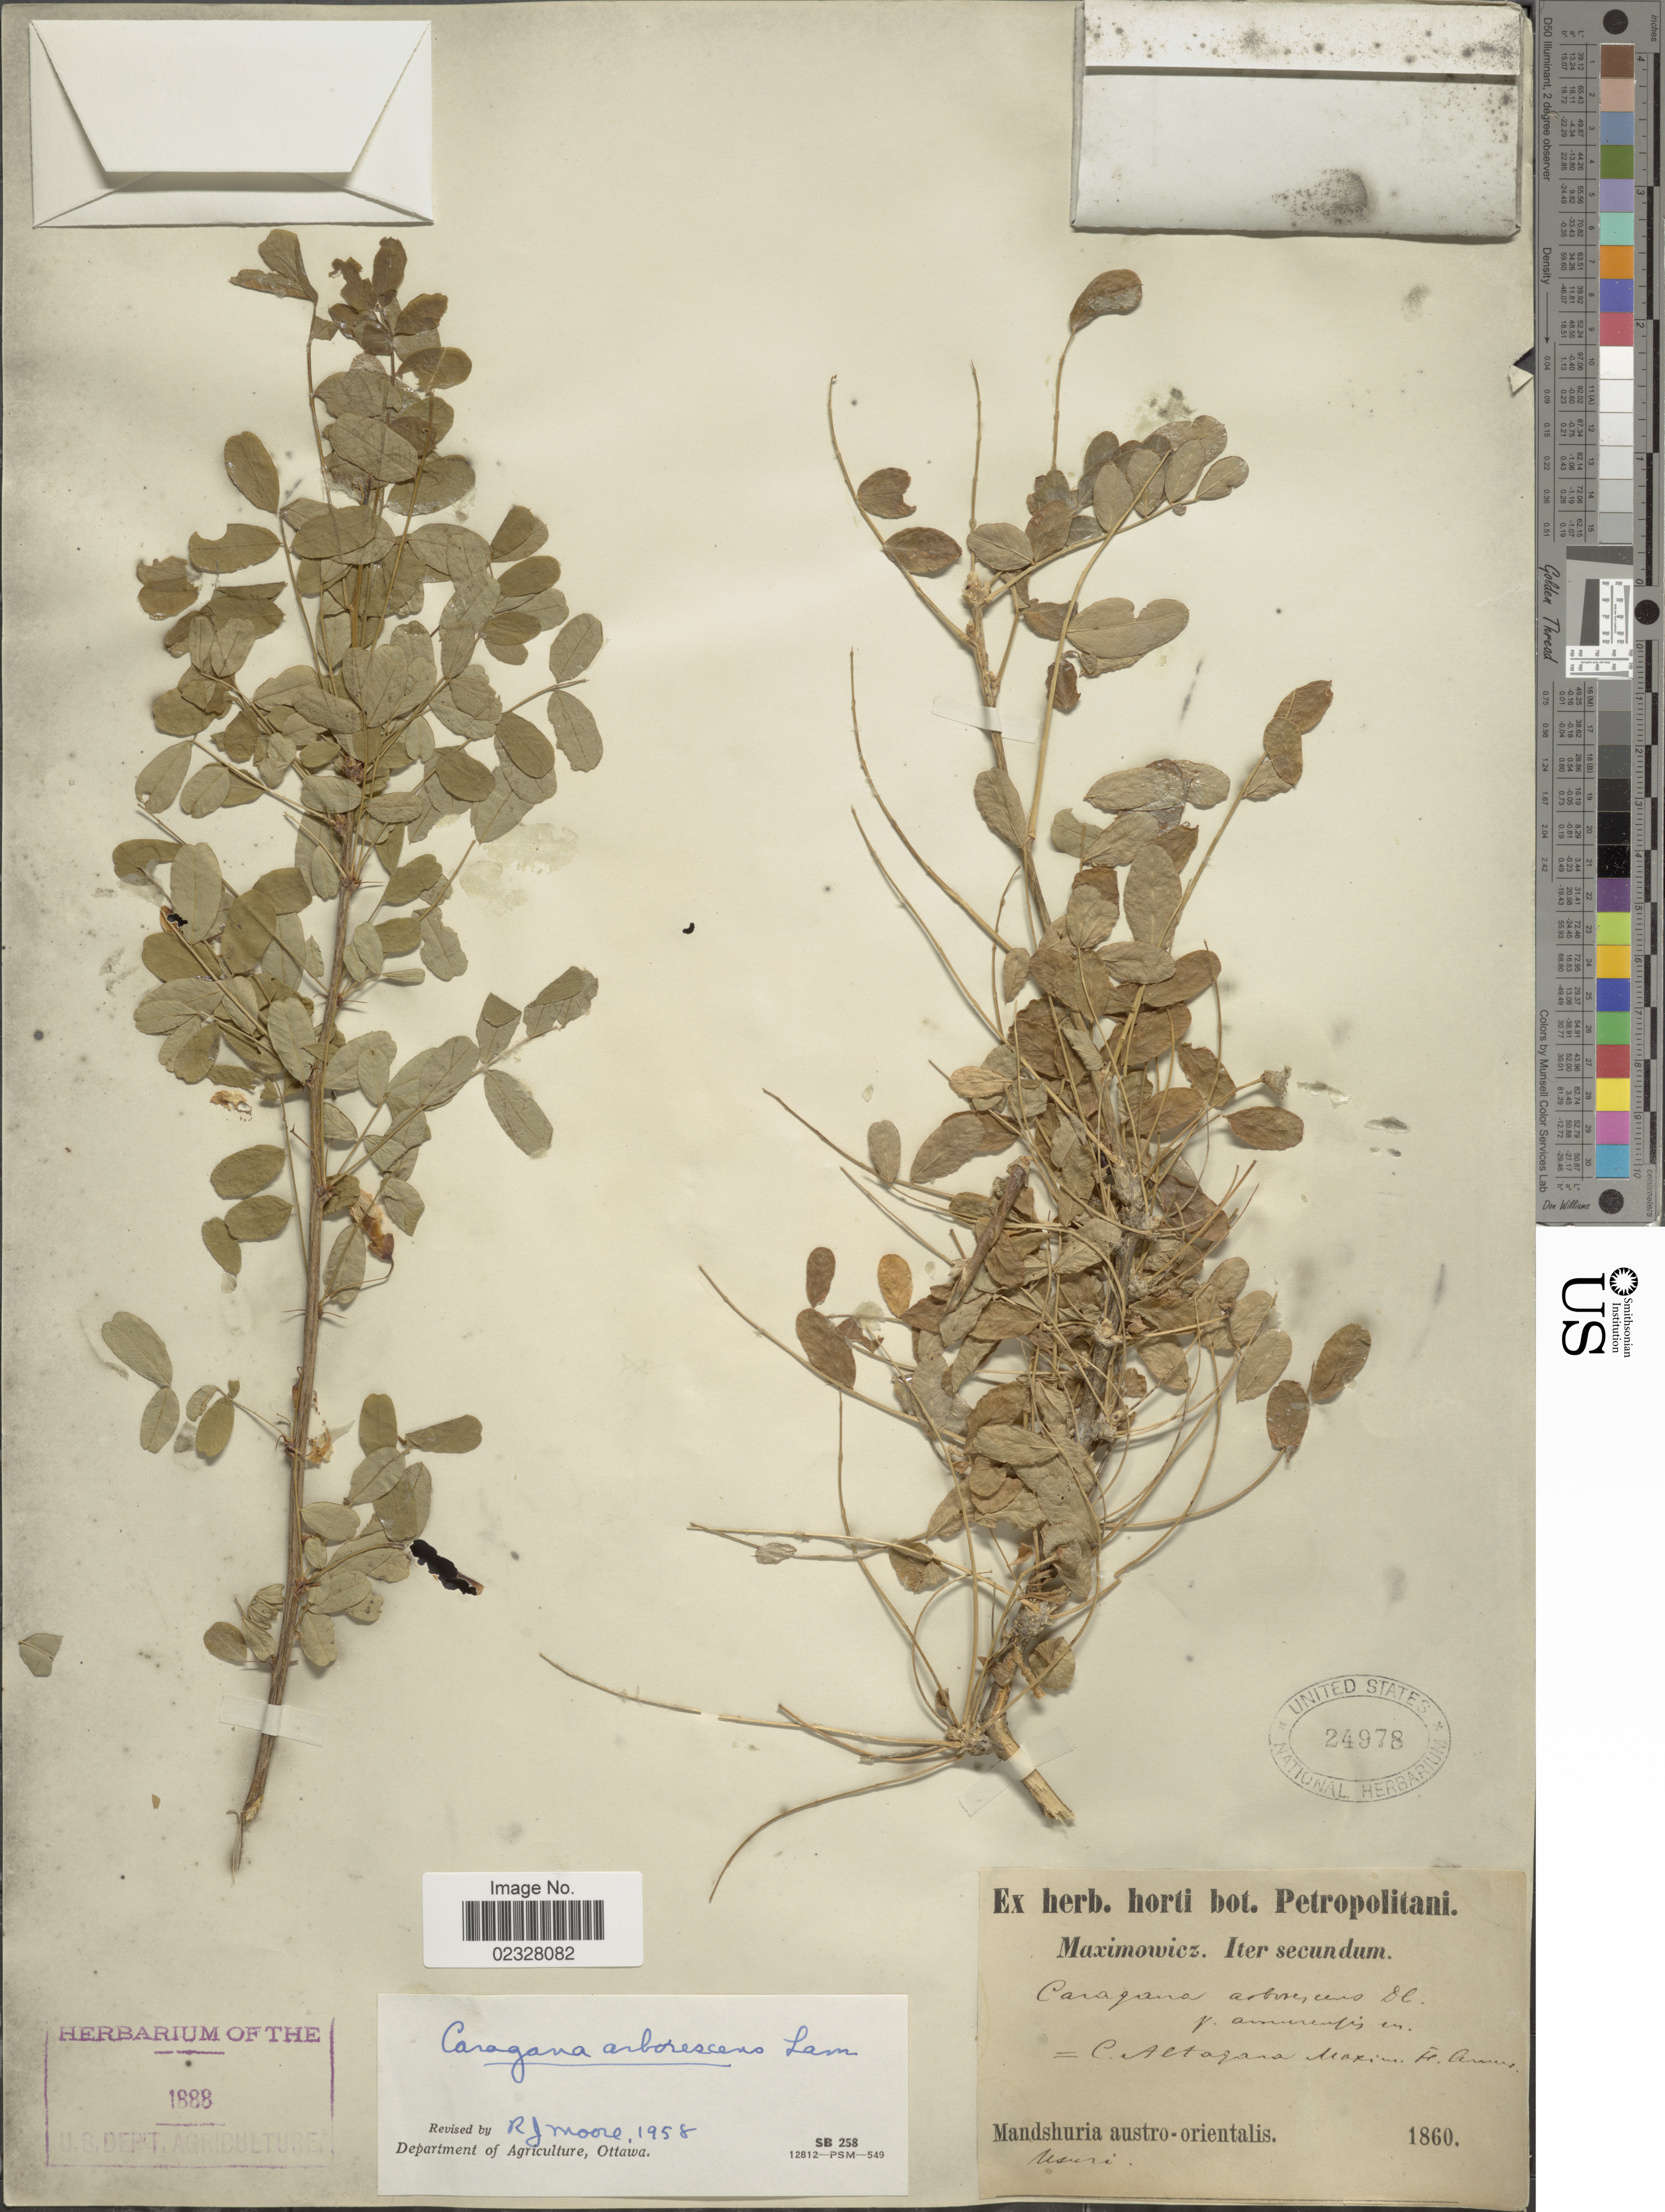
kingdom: Plantae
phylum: Tracheophyta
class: Magnoliopsida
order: Fabales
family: Fabaceae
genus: Caragana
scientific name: Caragana arborescens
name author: Lam.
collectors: -. Maximowicz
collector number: s,n,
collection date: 1860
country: China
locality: Mandshuria austro-orientalis. Usuri.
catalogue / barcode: US 24978